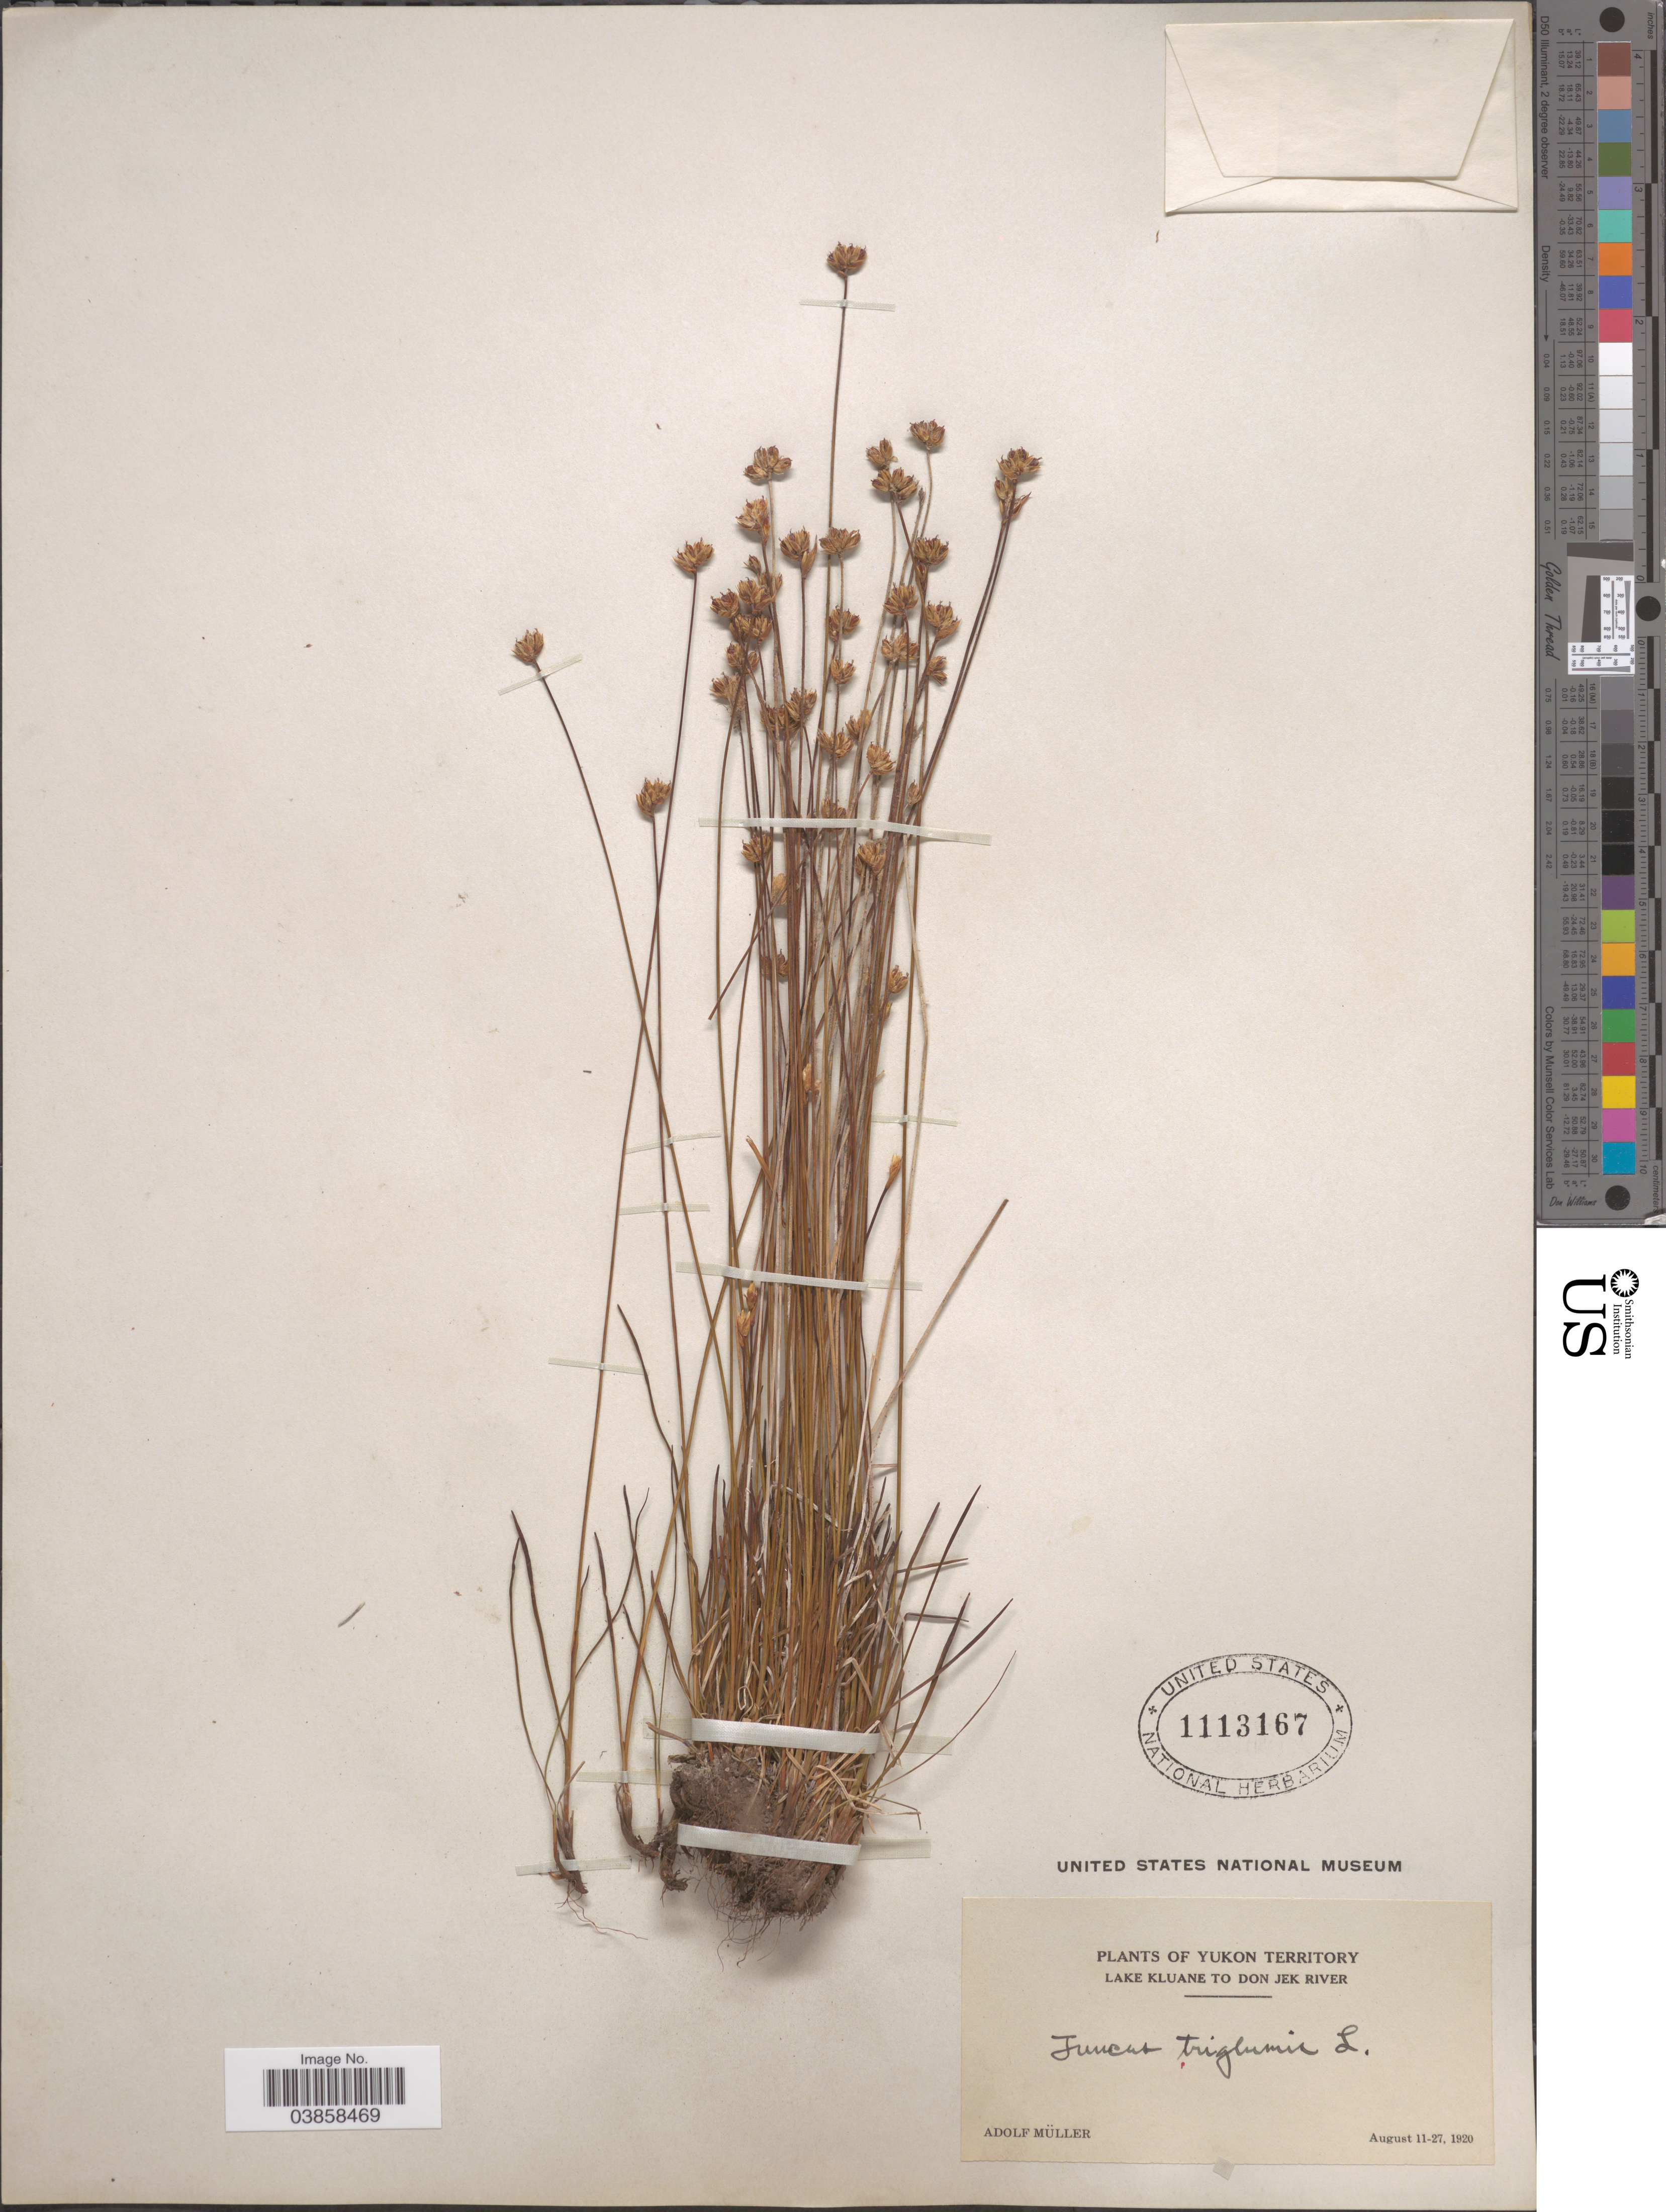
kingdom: Plantae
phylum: Tracheophyta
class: Liliopsida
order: Poales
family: Juncaceae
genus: Juncus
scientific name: Juncus triglumis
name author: L.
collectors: A. Muller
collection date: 1920-08-11/1920-08-27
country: Canada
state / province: Yukon Territory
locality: Lake Kluane to Don Jek River.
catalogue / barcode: US 1113167